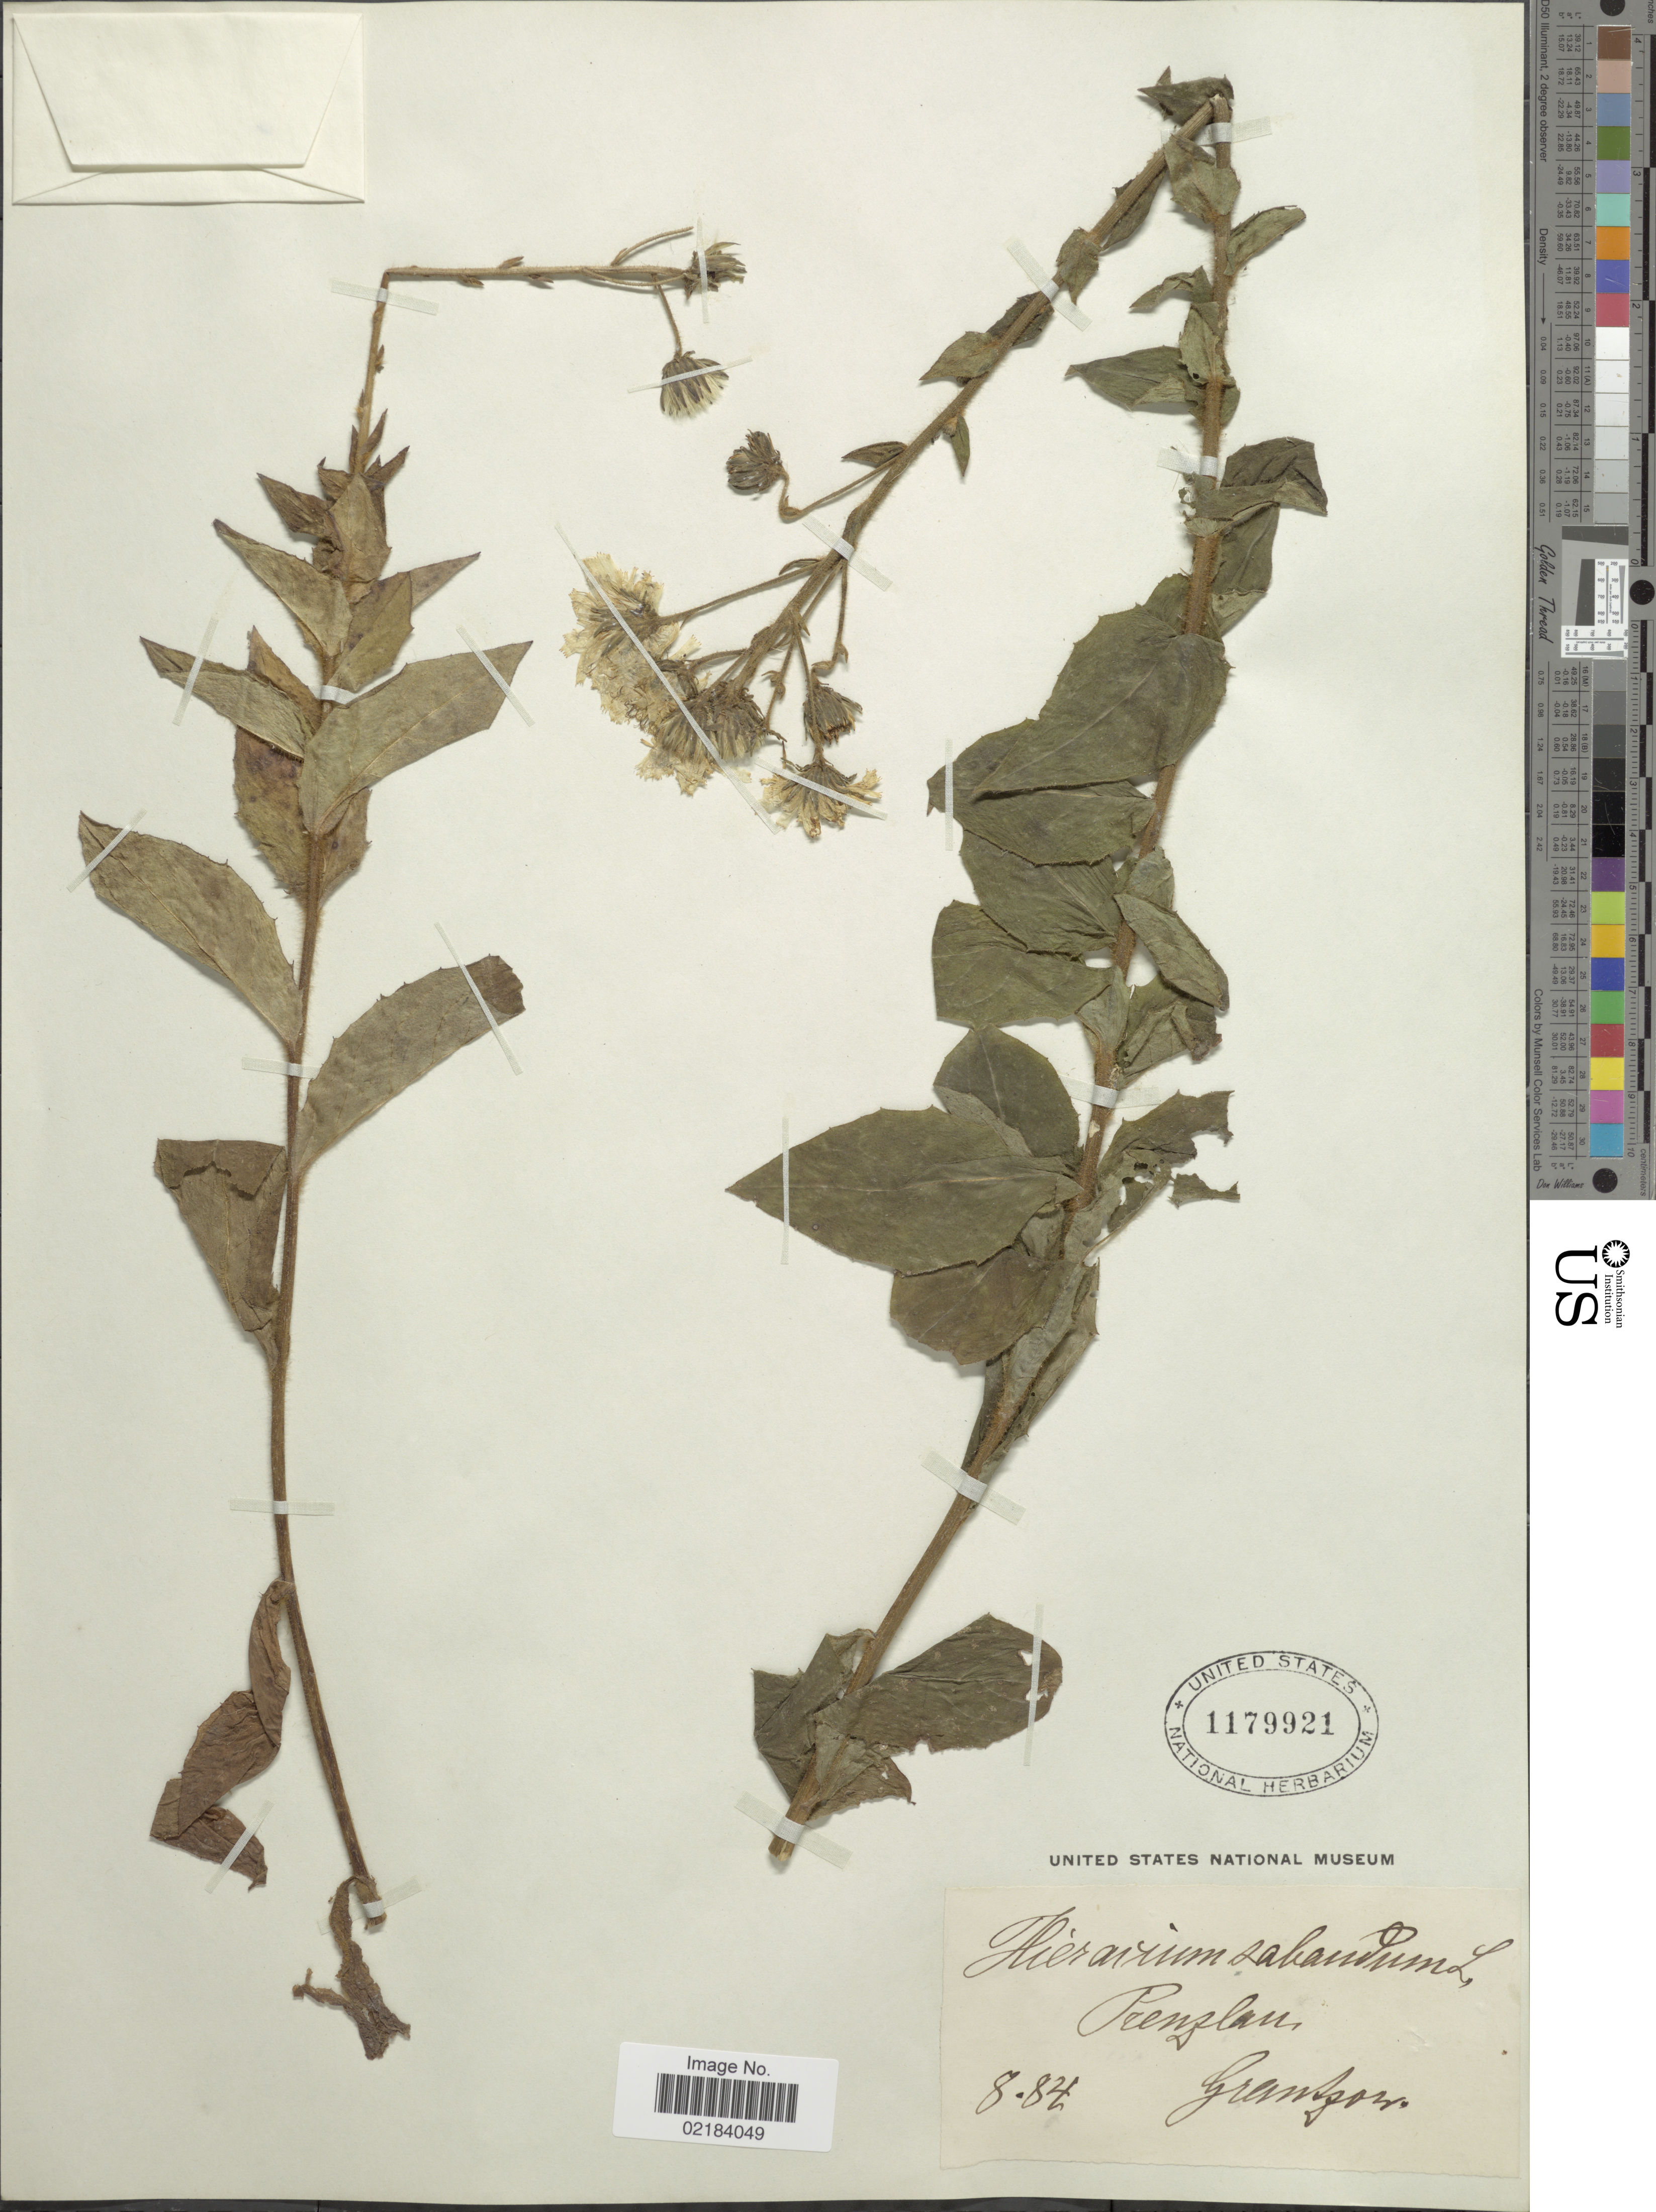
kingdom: Plantae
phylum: Tracheophyta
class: Magnoliopsida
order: Asterales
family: Asteraceae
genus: Hieracium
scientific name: Hieracium sabaudum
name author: L.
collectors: Grantzow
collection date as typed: Transcribed d/m/y: /8/84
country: Germany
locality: Prenzlau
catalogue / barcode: US 1179921